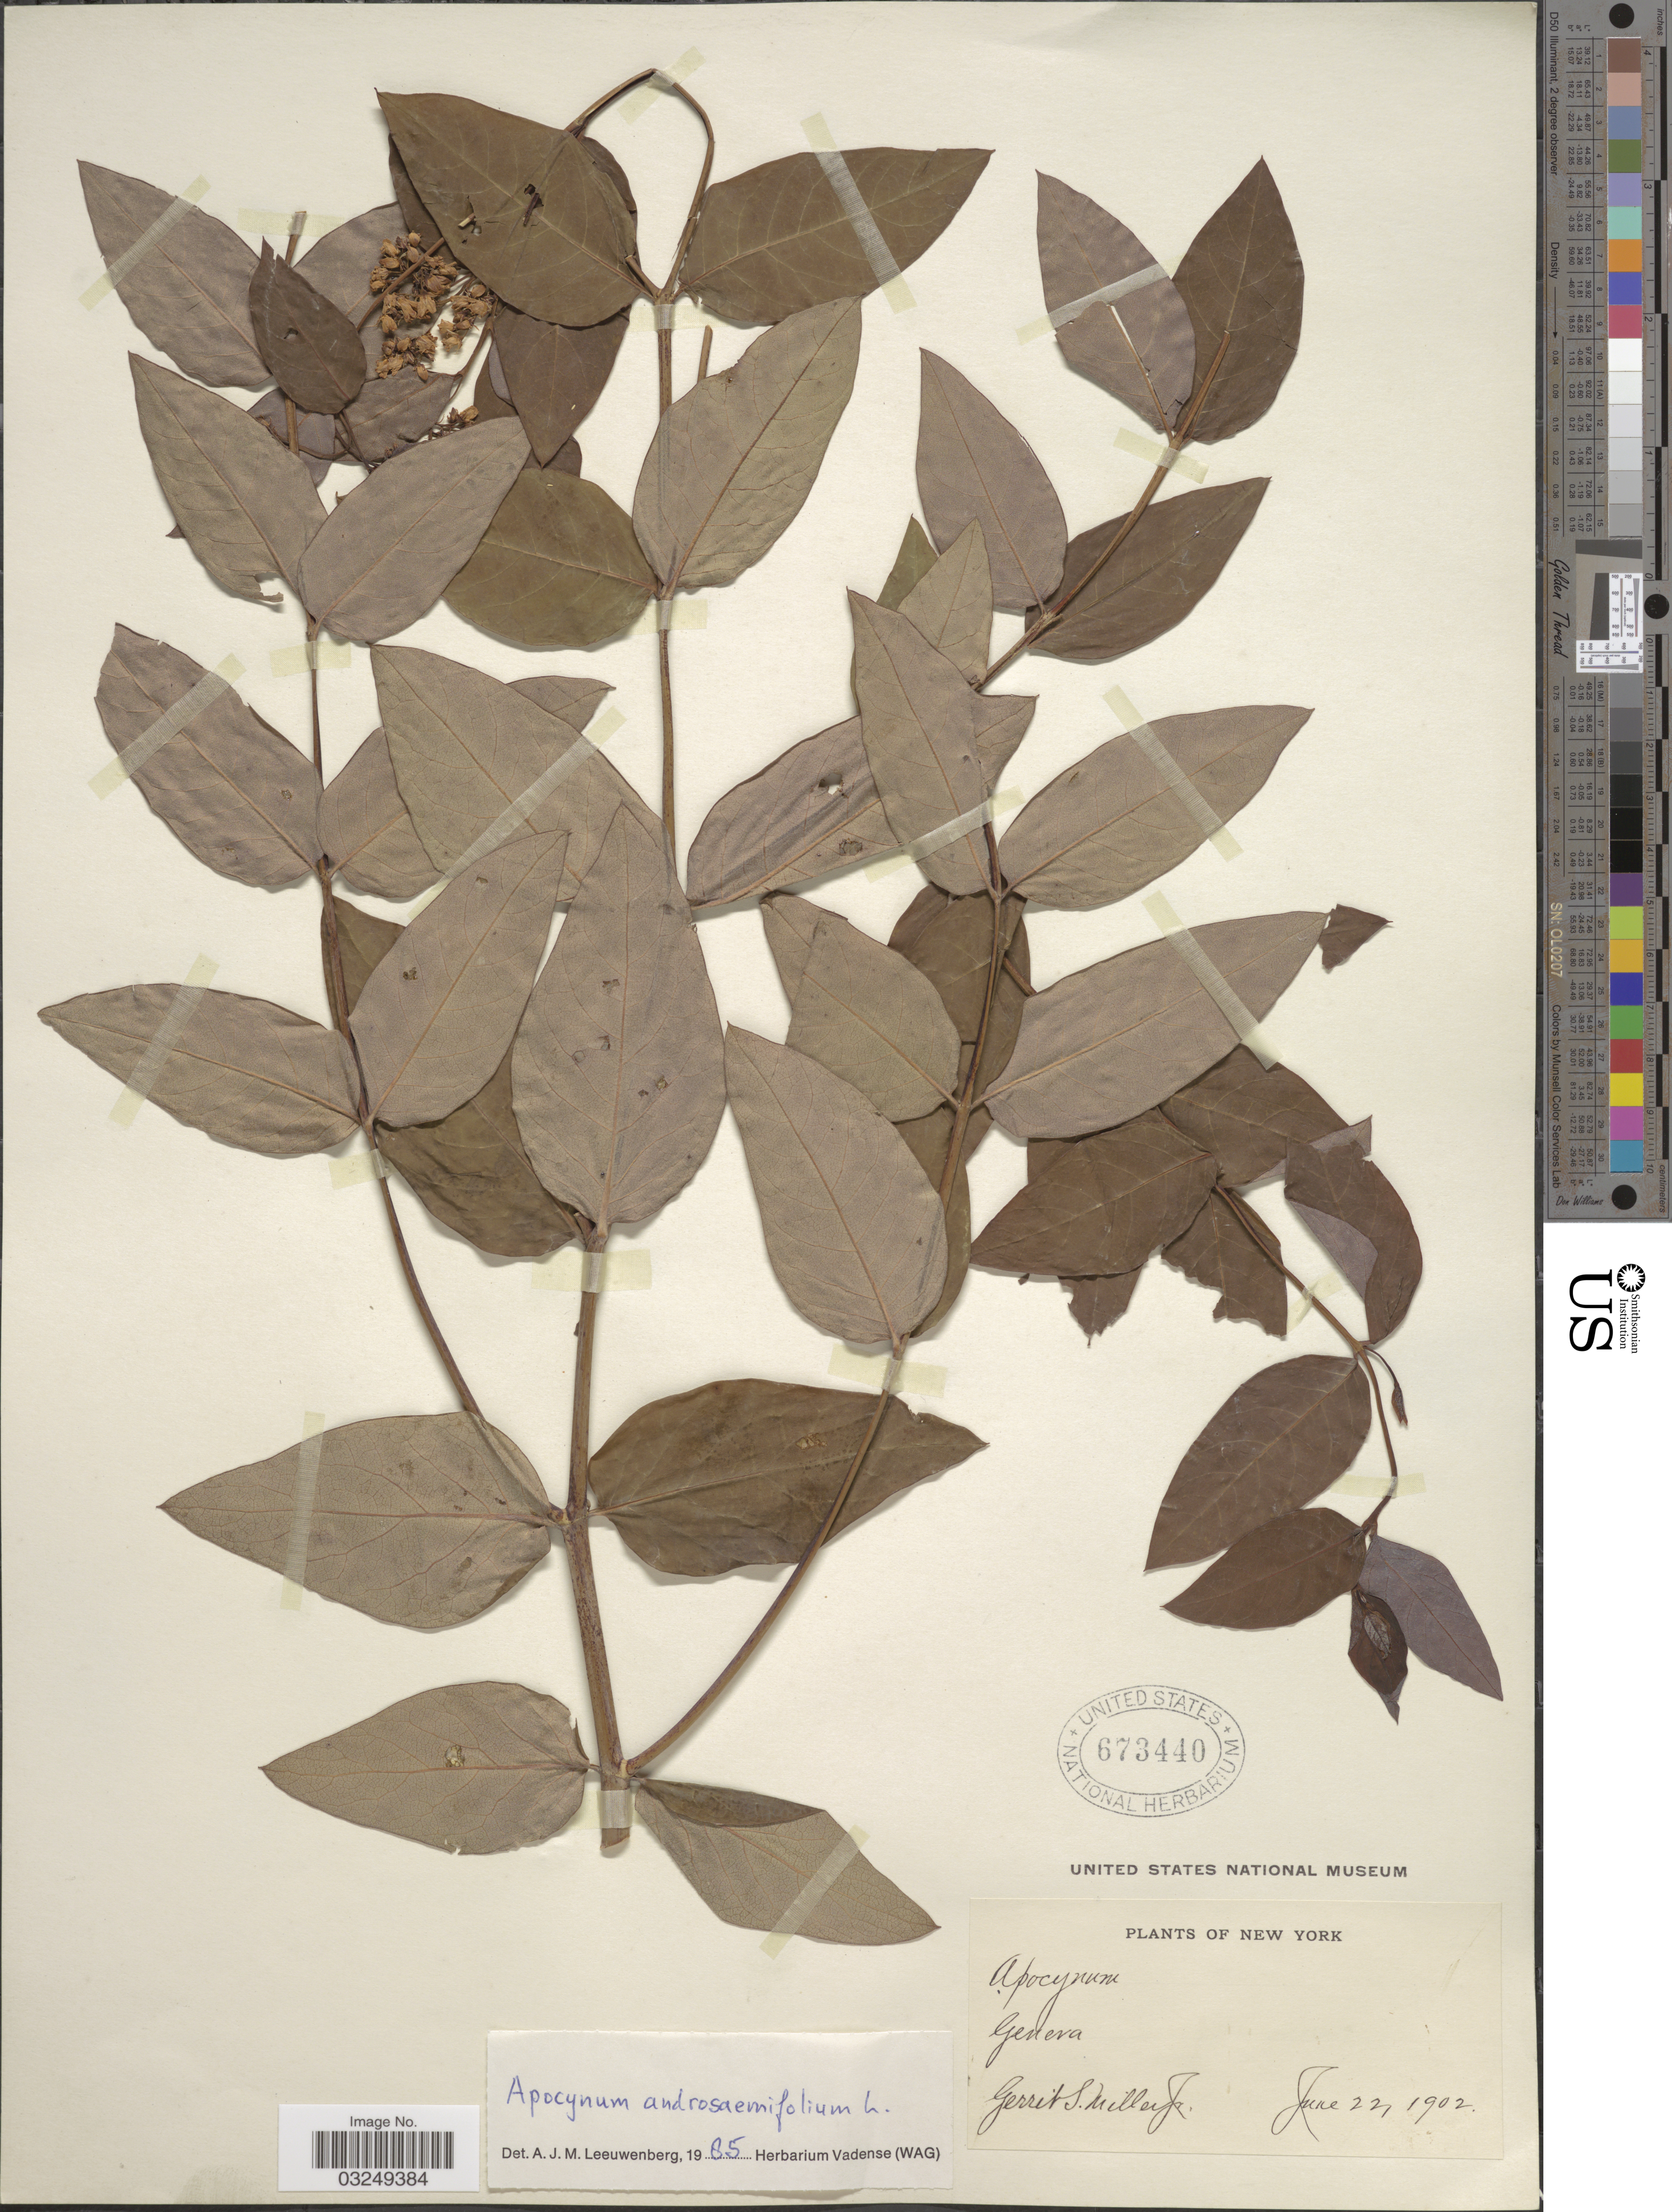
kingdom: Plantae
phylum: Tracheophyta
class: Magnoliopsida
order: Gentianales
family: Apocynaceae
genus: Apocynum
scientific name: Apocynum androsaemifolium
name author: L.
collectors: G. S. Miller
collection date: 1902-06-22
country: United States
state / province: New York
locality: Geneva.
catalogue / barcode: US 673440